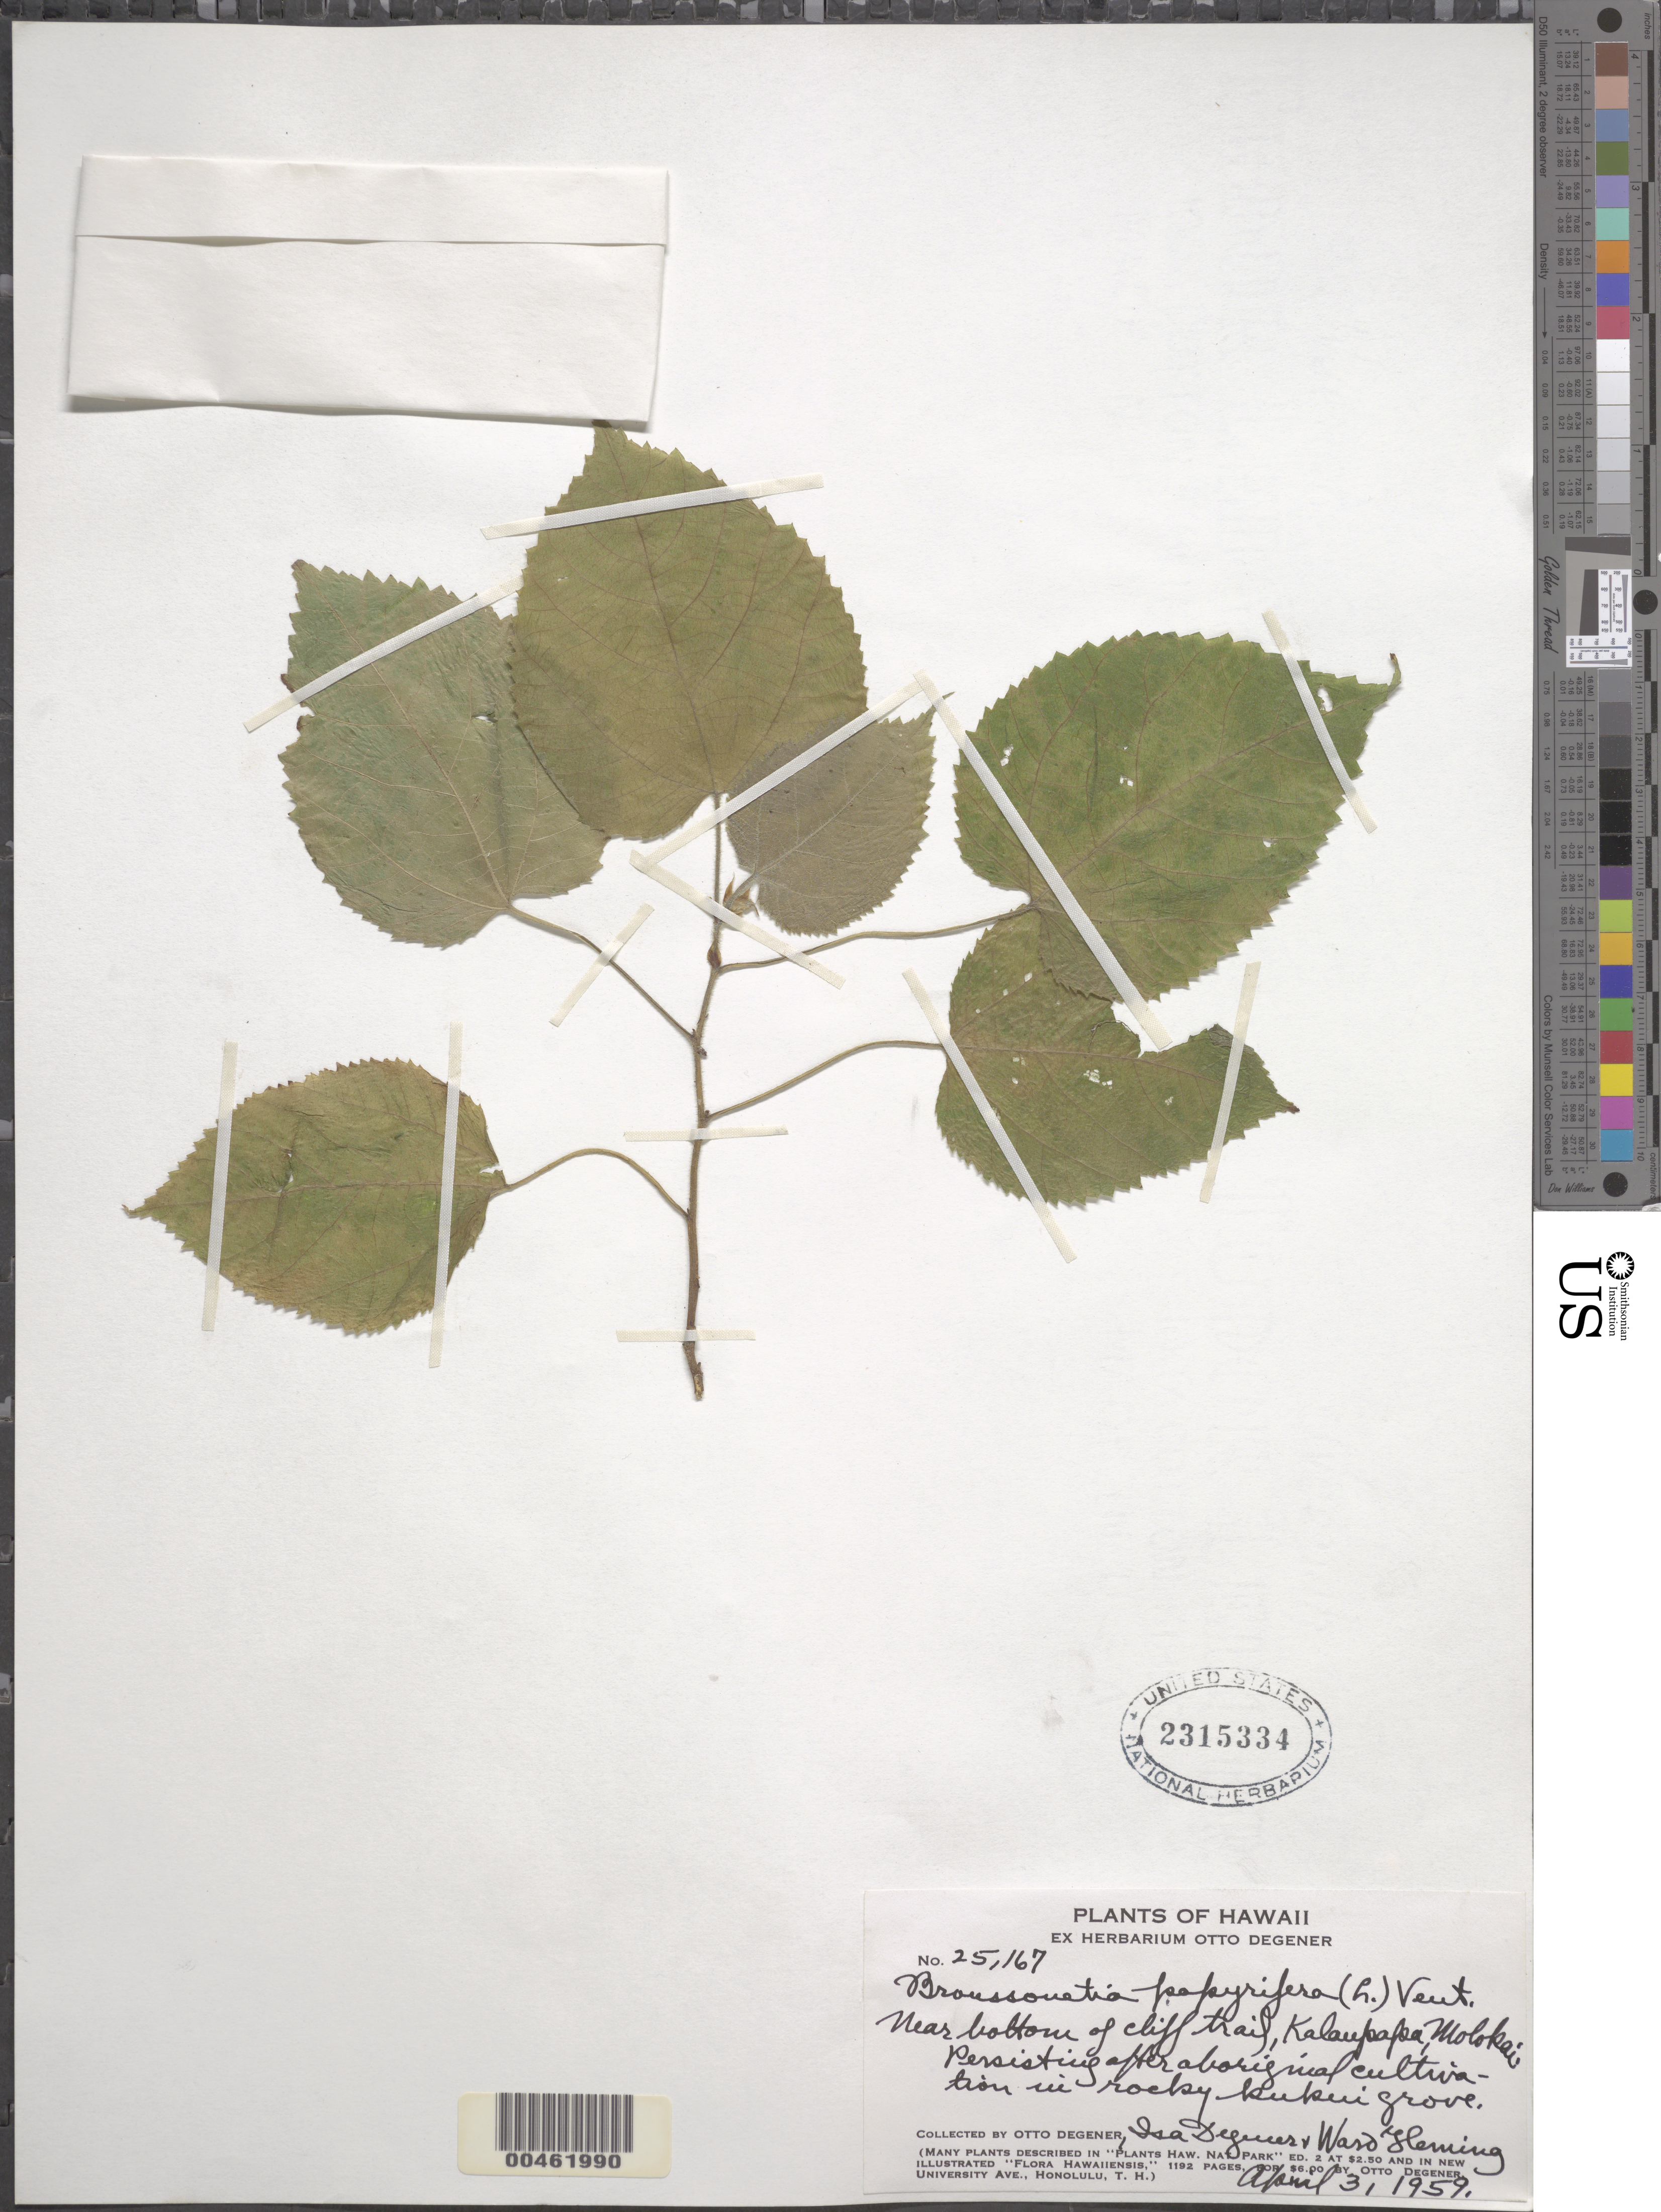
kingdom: Plantae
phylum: Tracheophyta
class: Magnoliopsida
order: Rosales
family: Moraceae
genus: Broussonetia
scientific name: Broussonetia papyrifera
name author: (L.) L'Hér. ex Vent.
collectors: O. Degener, I. Degener & W. Fleming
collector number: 25167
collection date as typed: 3 Apr 1959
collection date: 1959-04-03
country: United States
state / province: Hawaii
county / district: Maui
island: Moloka'i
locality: Near bottom of cliff trail, Kalaupapa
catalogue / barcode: US 2315334